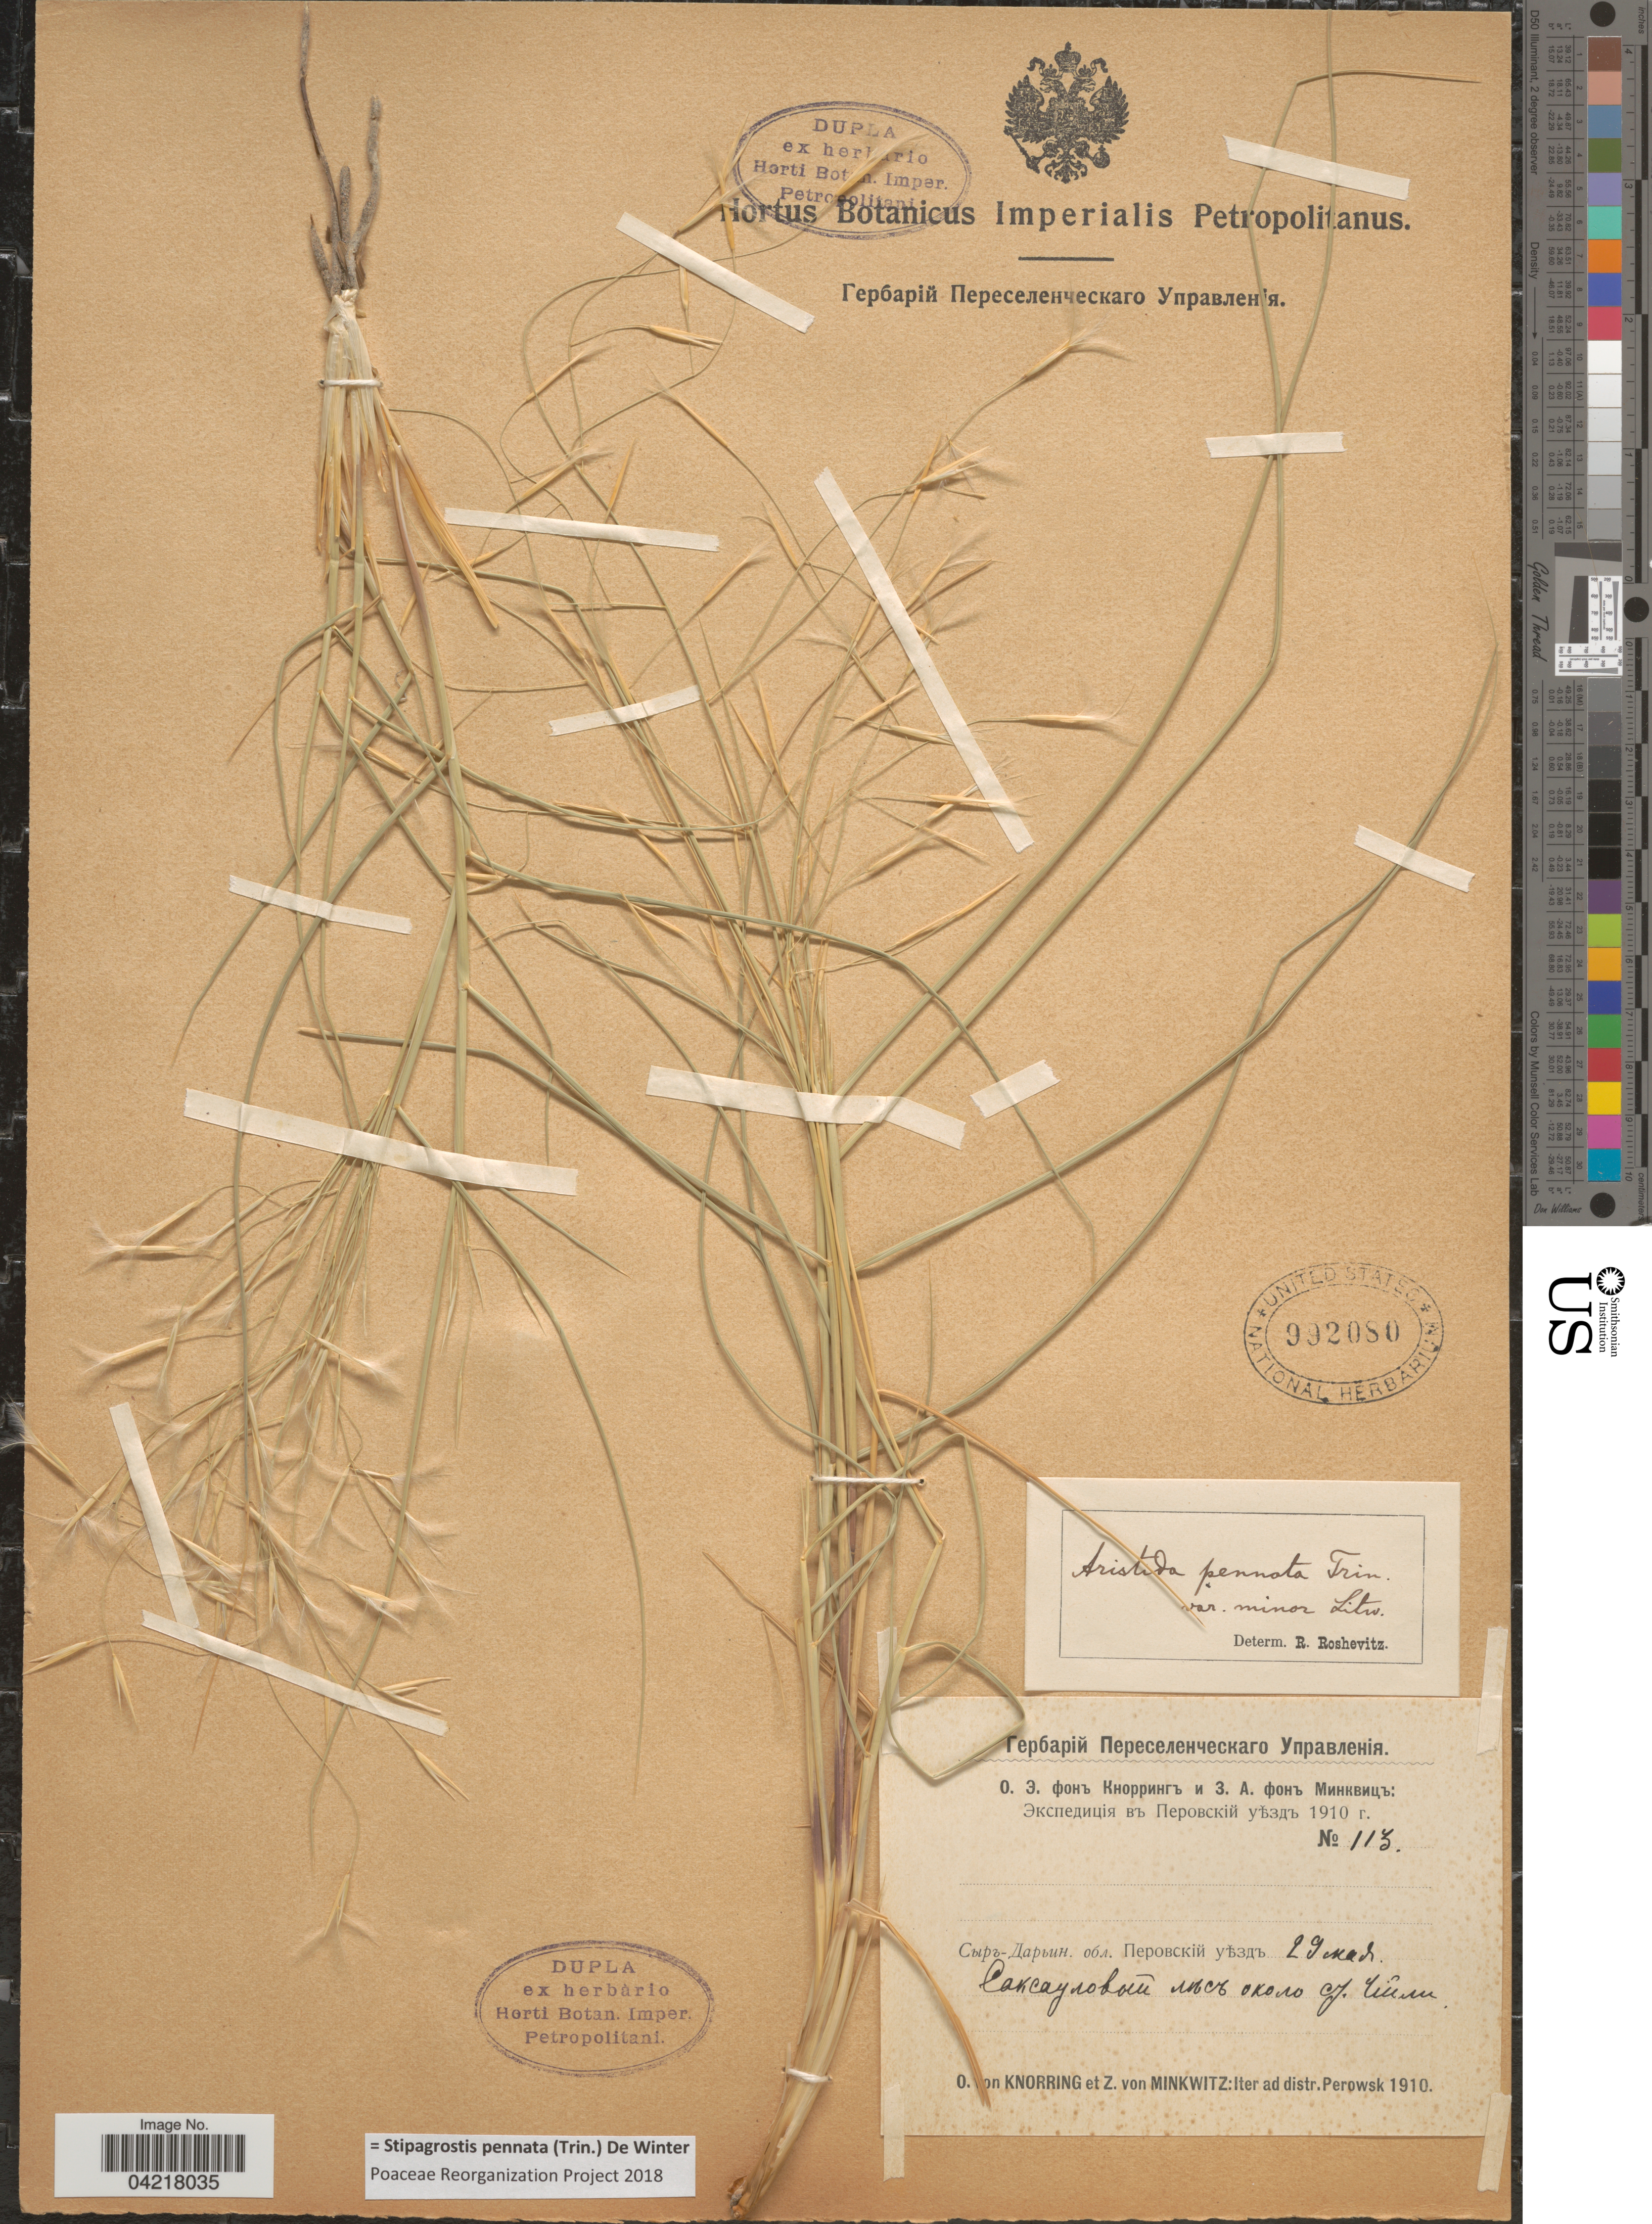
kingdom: Plantae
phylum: Tracheophyta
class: Liliopsida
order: Poales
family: Poaceae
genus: Stipagrostis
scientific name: Stipagrostis pennata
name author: (Trin.) De Winter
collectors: O. Knorring & Z. Minkwitz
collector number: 113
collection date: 1910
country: Kazakhstan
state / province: Qyzylorda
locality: Iter ad distr. Perowsk. Near Cheili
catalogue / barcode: US 992080